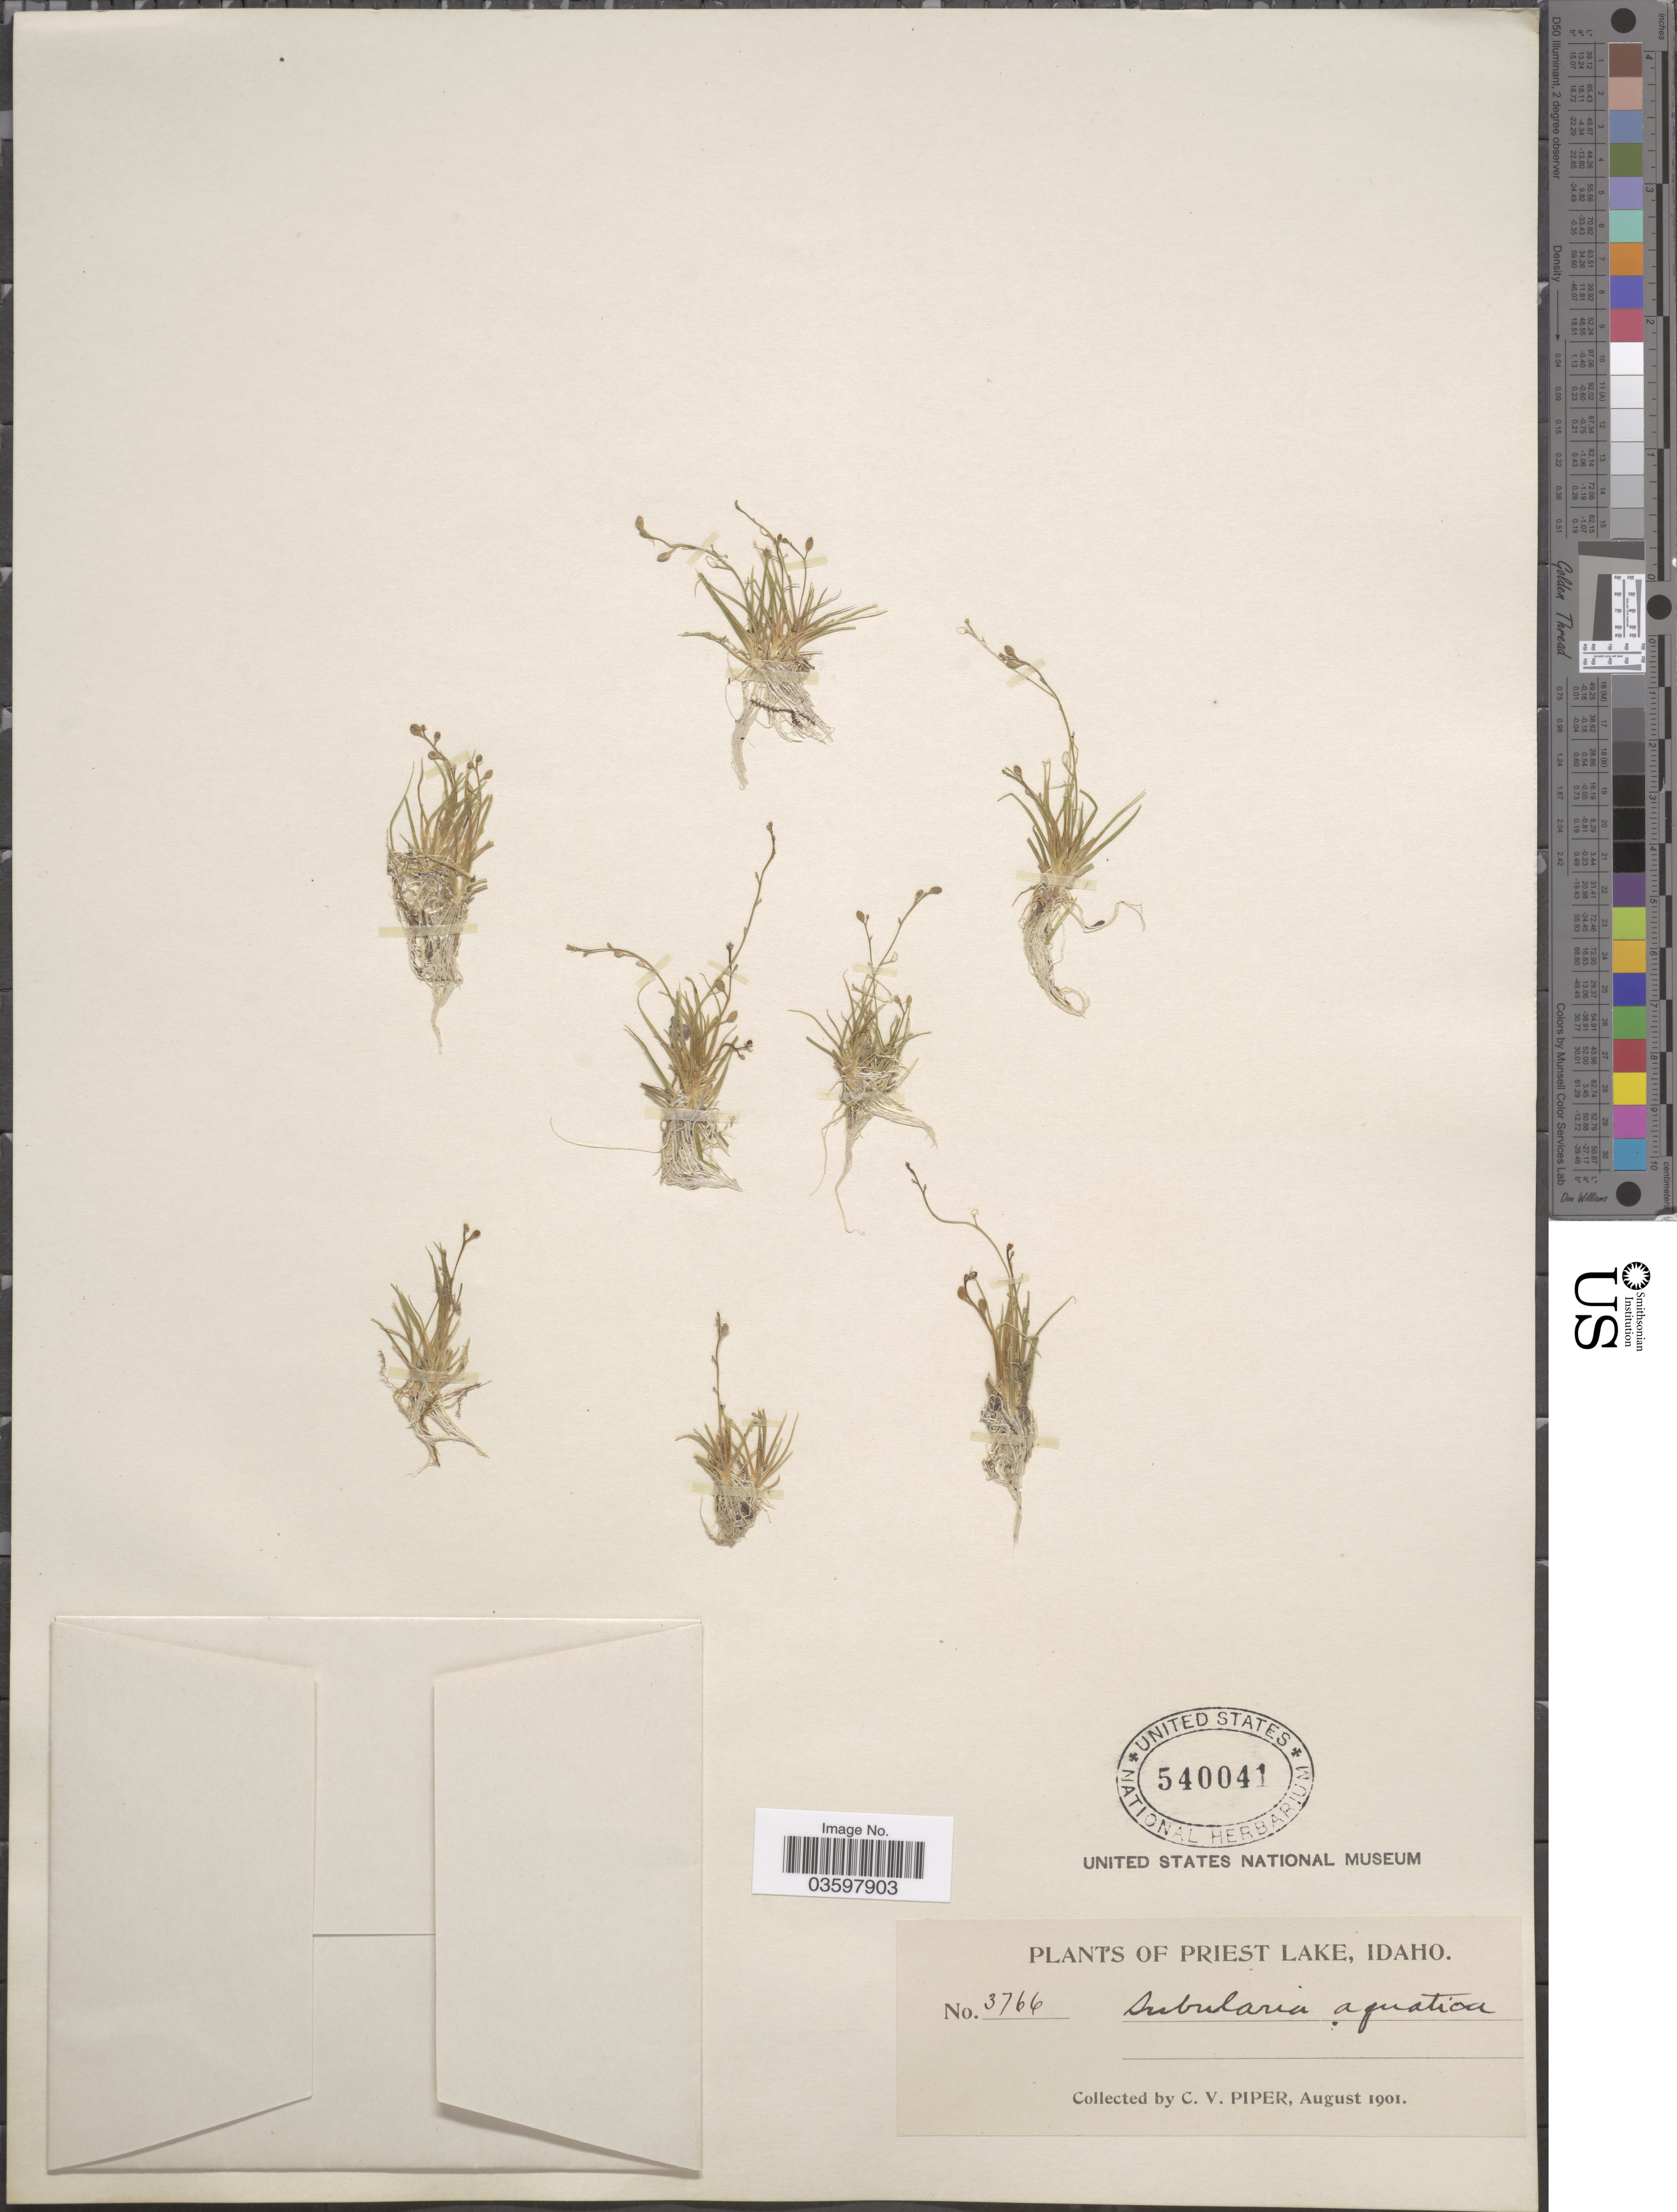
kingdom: Plantae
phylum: Tracheophyta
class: Magnoliopsida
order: Brassicales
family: Brassicaceae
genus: Subularia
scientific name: Subularia aquatica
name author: L.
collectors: C. V. Piper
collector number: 3766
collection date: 1901-08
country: United States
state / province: Idaho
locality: Priest Lake.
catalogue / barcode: US 540041